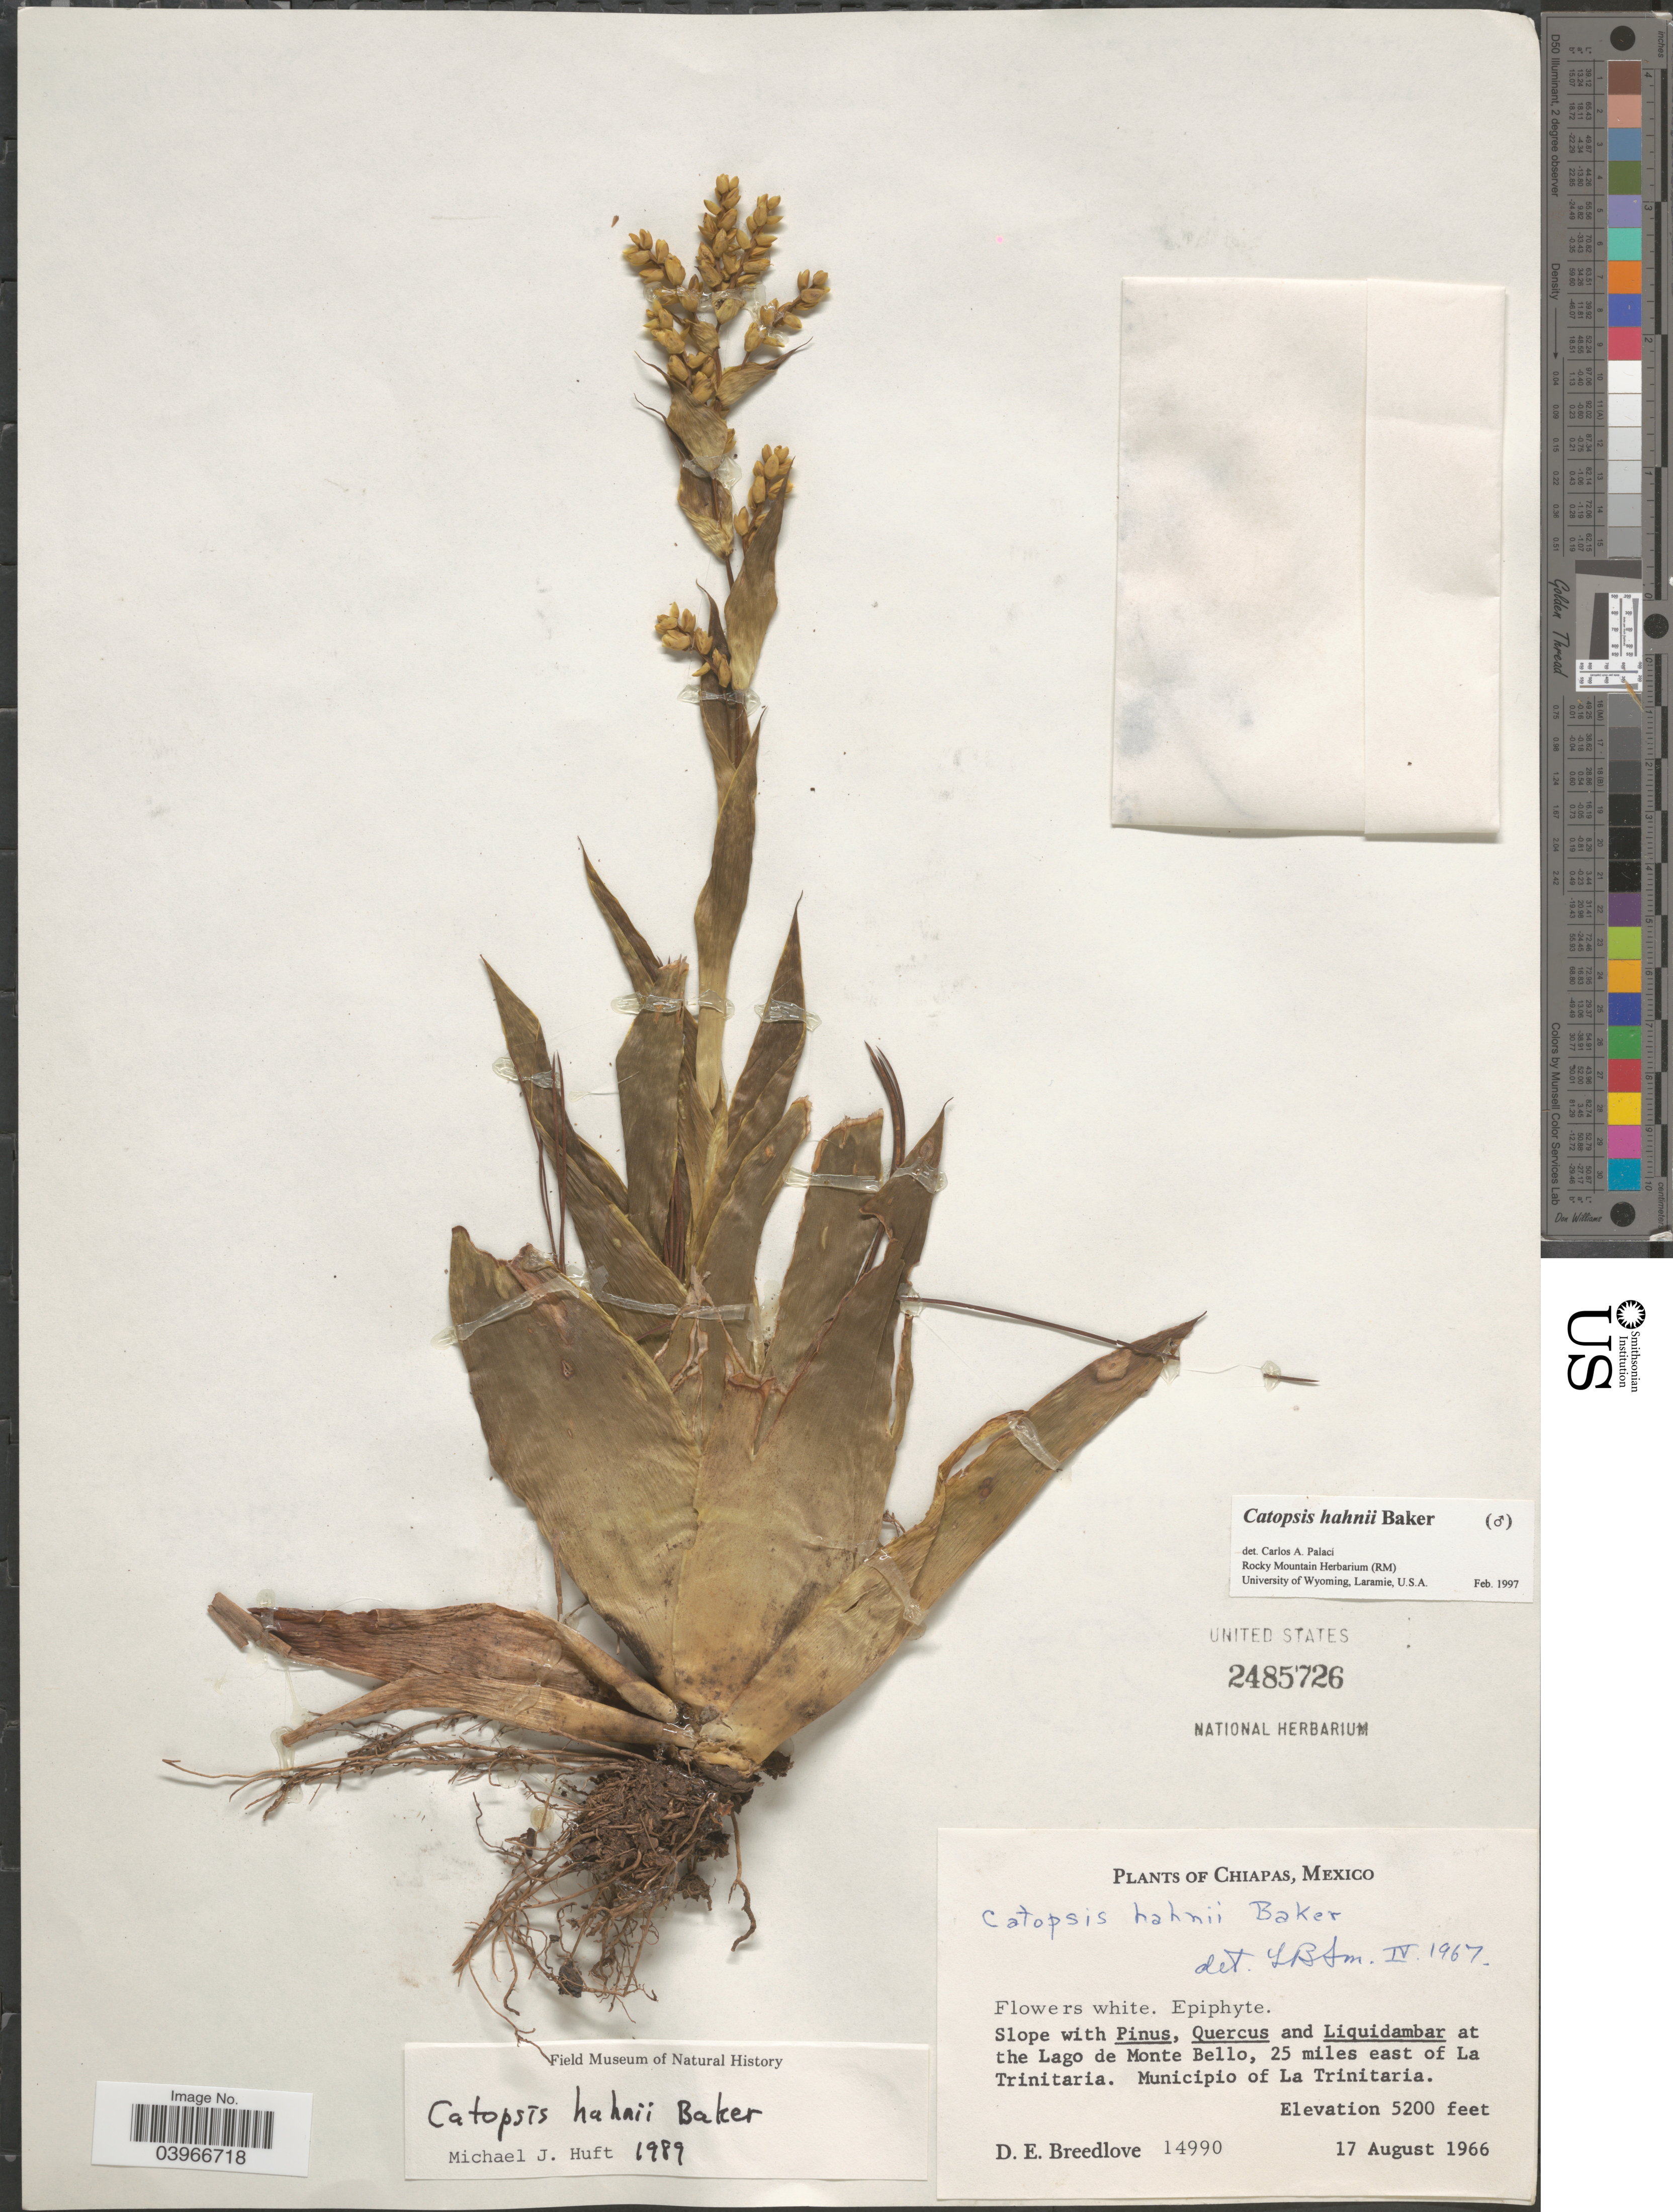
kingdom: Plantae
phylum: Tracheophyta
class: Liliopsida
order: Poales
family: Bromeliaceae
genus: Catopsis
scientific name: Catopsis hahnii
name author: Baker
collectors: D. E. Breedlove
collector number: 14990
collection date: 1966-08-17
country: Mexico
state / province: Chiapas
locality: At the Lago de Monte Bello, 25 miles east of La Trinitaria. Municipio of La Trinitaria.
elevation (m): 1585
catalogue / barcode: US 2485726